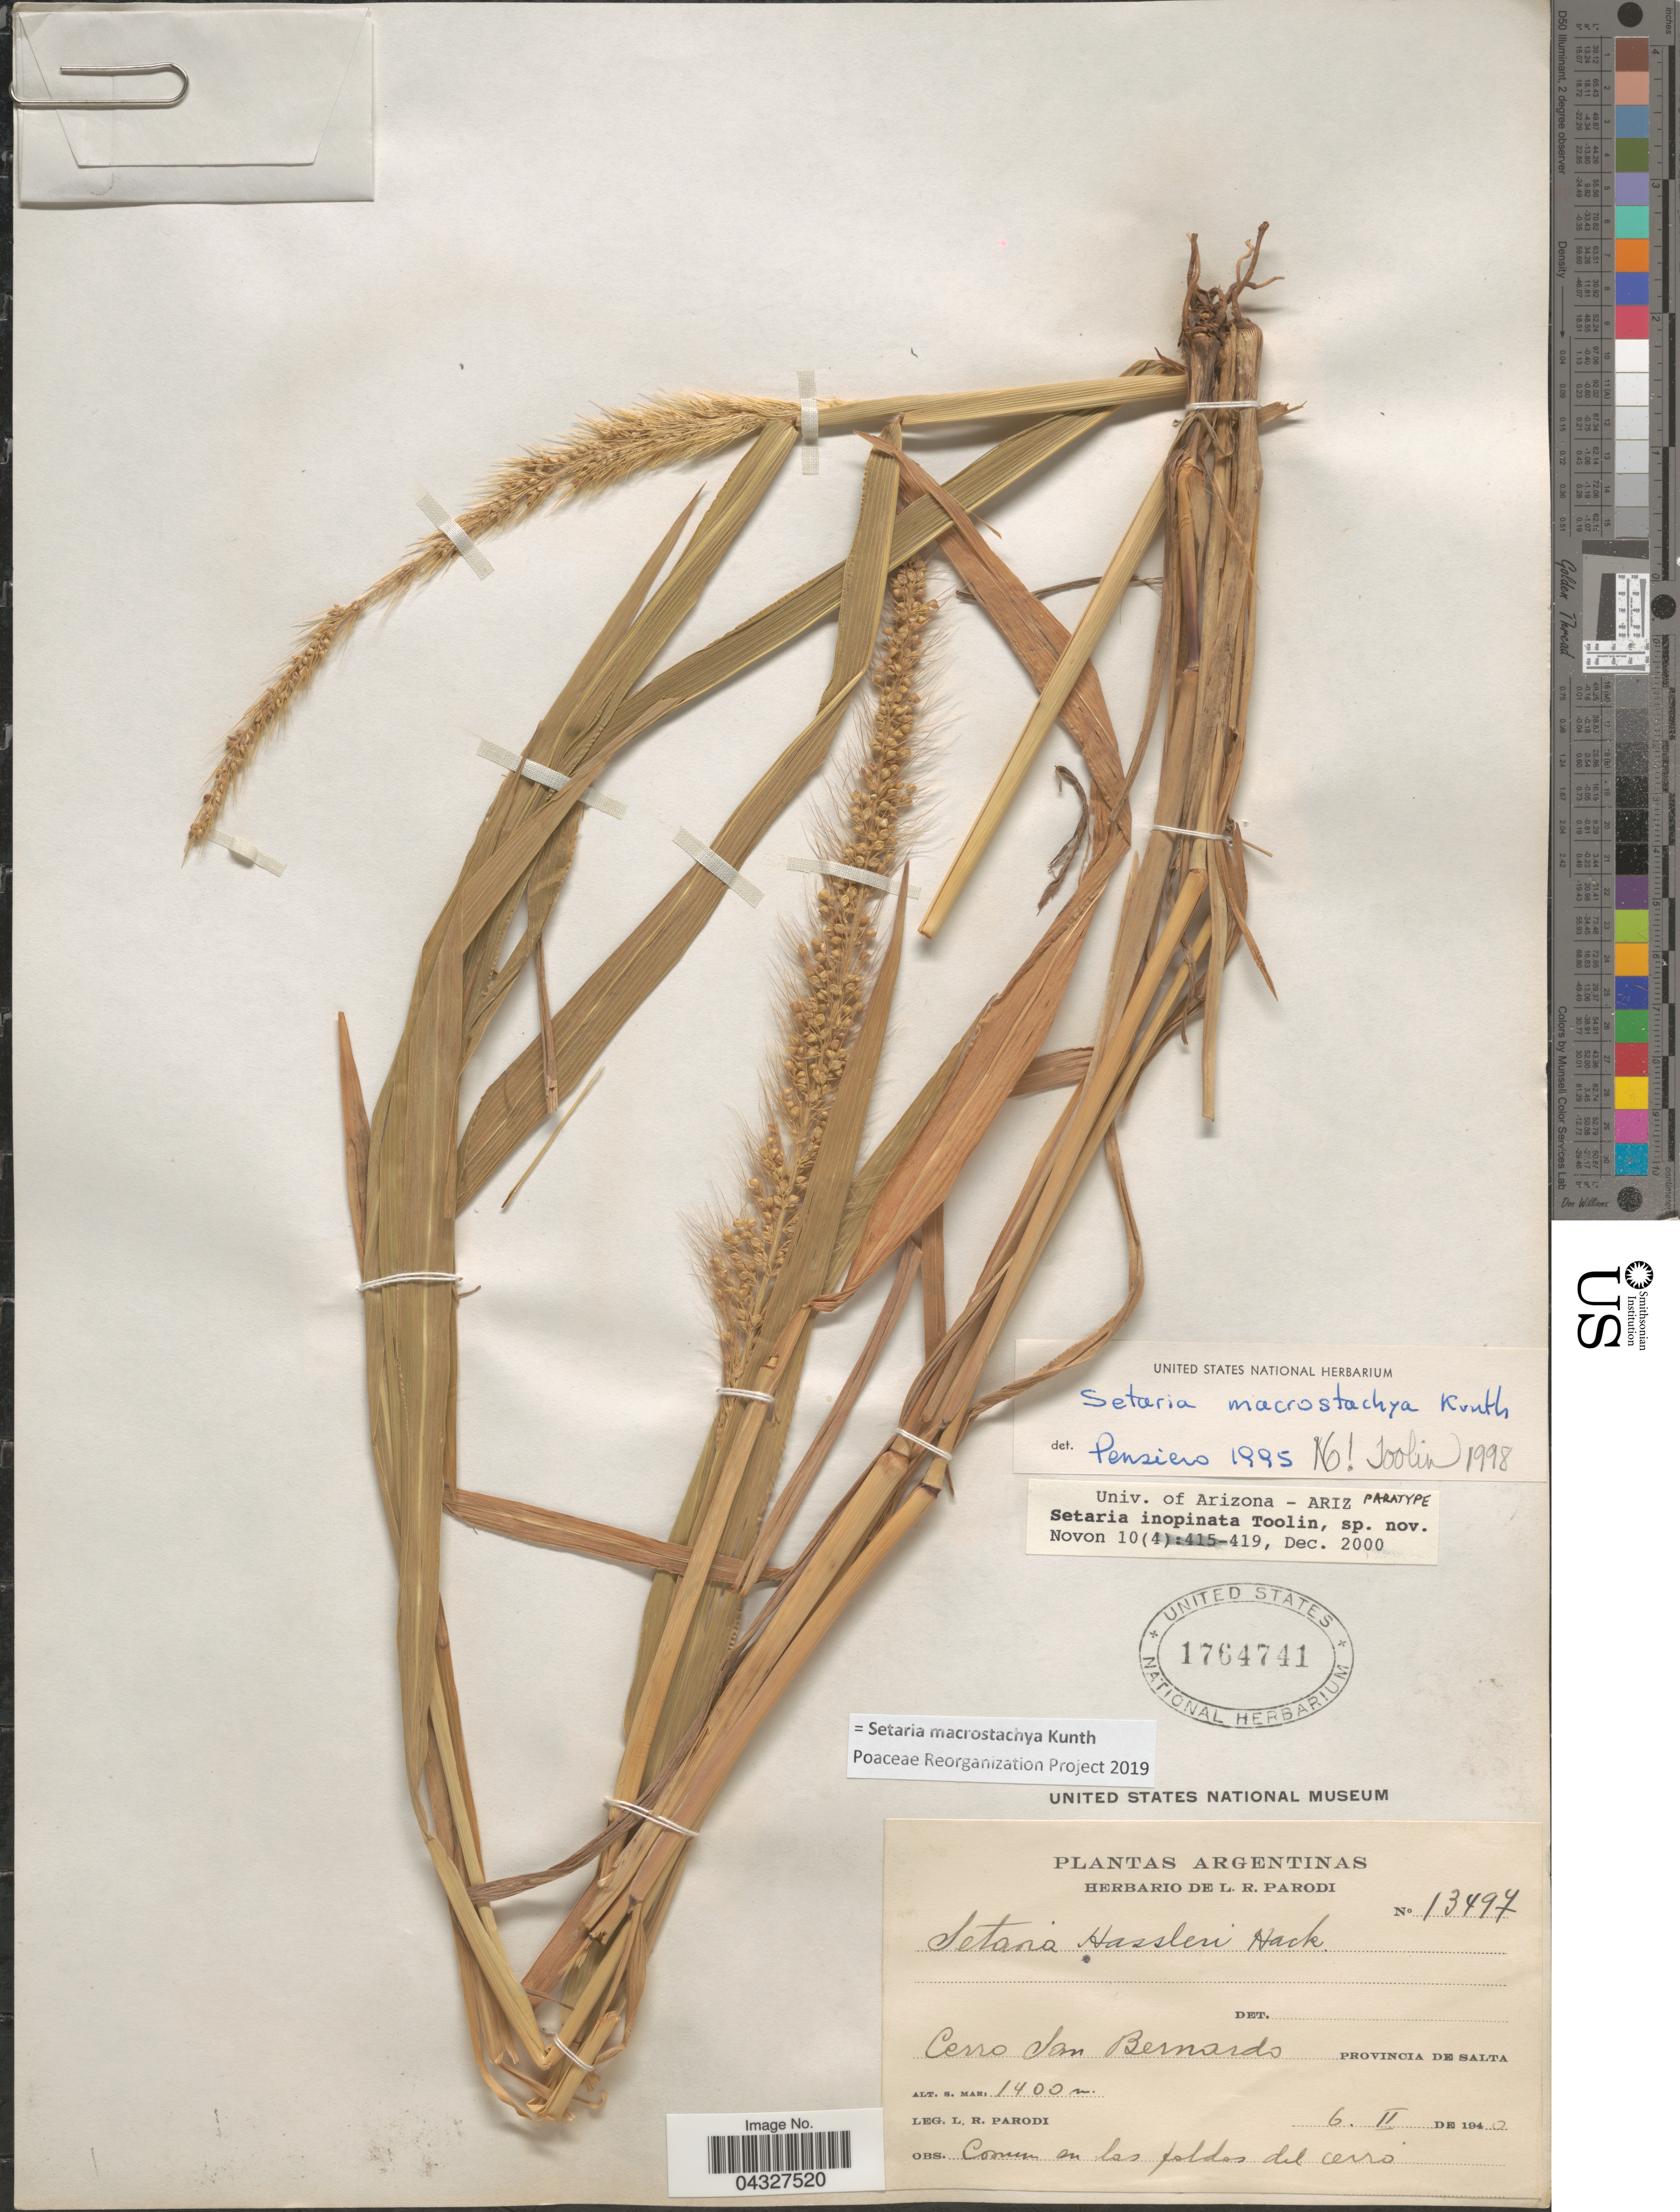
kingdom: Plantae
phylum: Tracheophyta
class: Liliopsida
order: Poales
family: Poaceae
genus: Setaria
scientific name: Setaria macrostachya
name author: Kunth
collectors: L. R. Parodi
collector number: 13497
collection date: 1940-02-06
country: Argentina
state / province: Salta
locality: Cerro San Bernardo.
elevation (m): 1400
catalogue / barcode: US 1764741